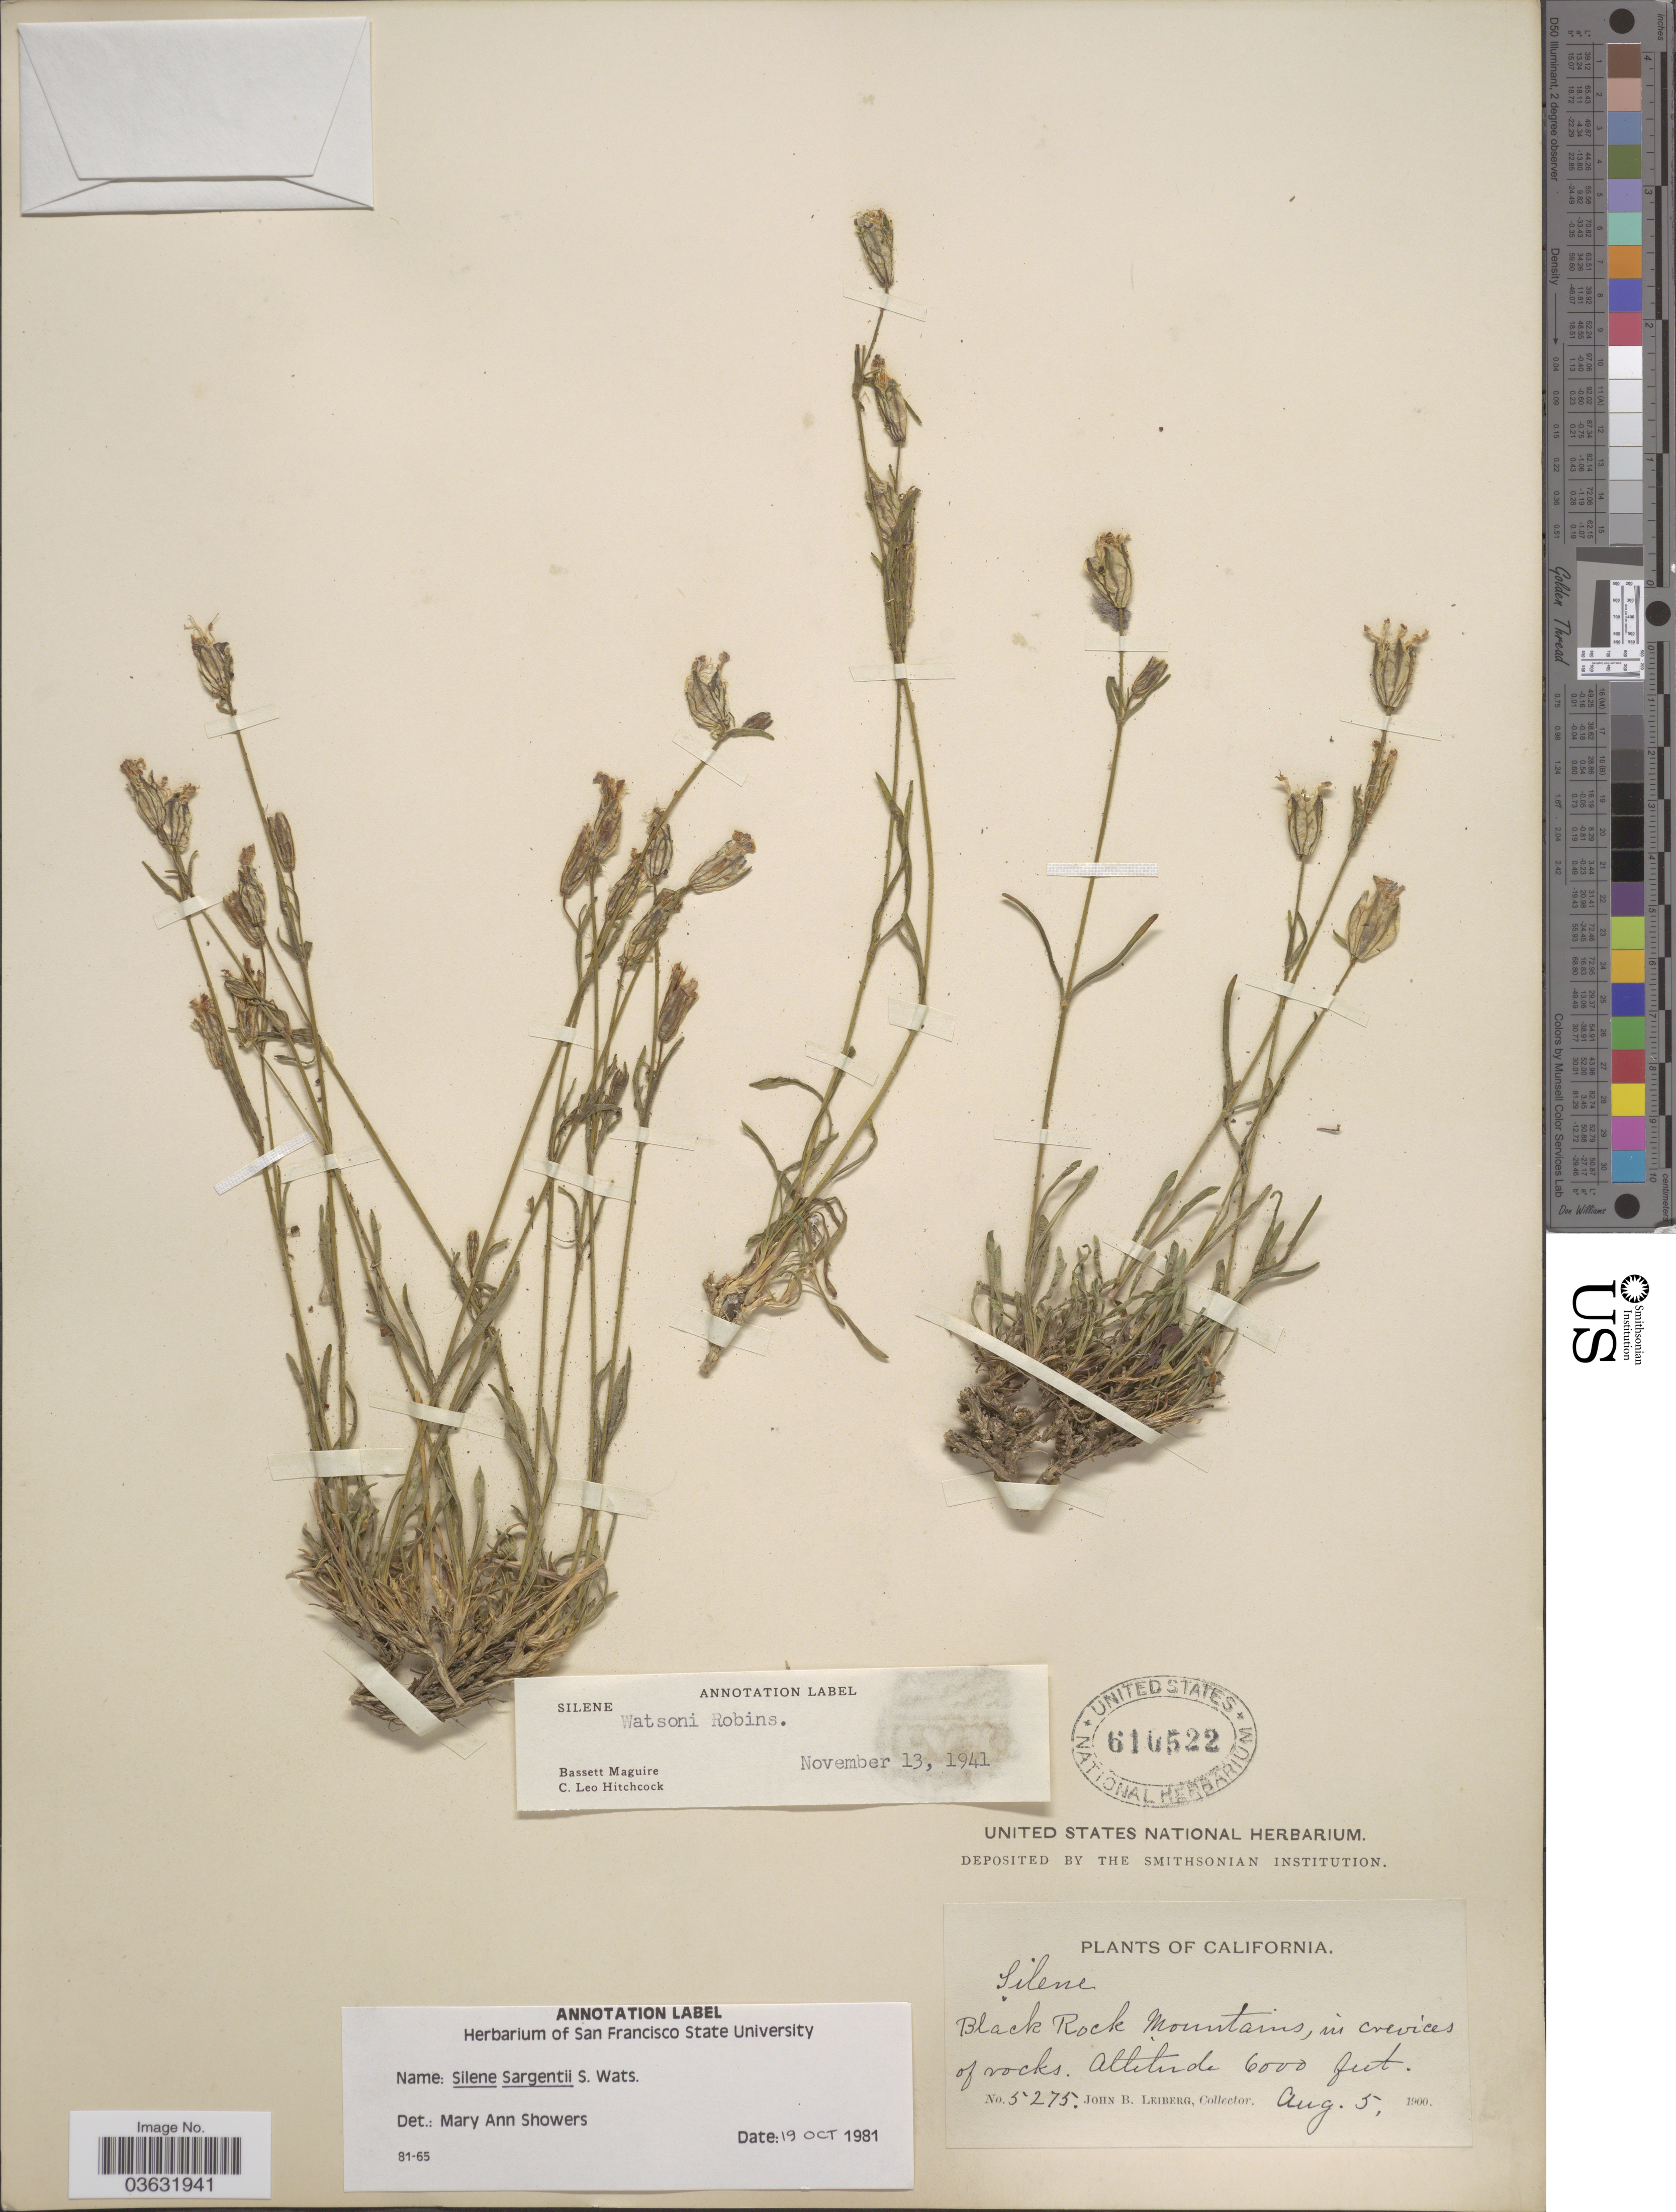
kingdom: Plantae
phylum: Tracheophyta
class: Magnoliopsida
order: Caryophyllales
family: Caryophyllaceae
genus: Silene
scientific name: Silene sargentii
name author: S. Watson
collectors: J. B. Leiberg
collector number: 5275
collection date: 1900-08-05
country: United States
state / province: California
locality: Black Rock Mountains.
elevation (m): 1829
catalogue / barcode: US 610522